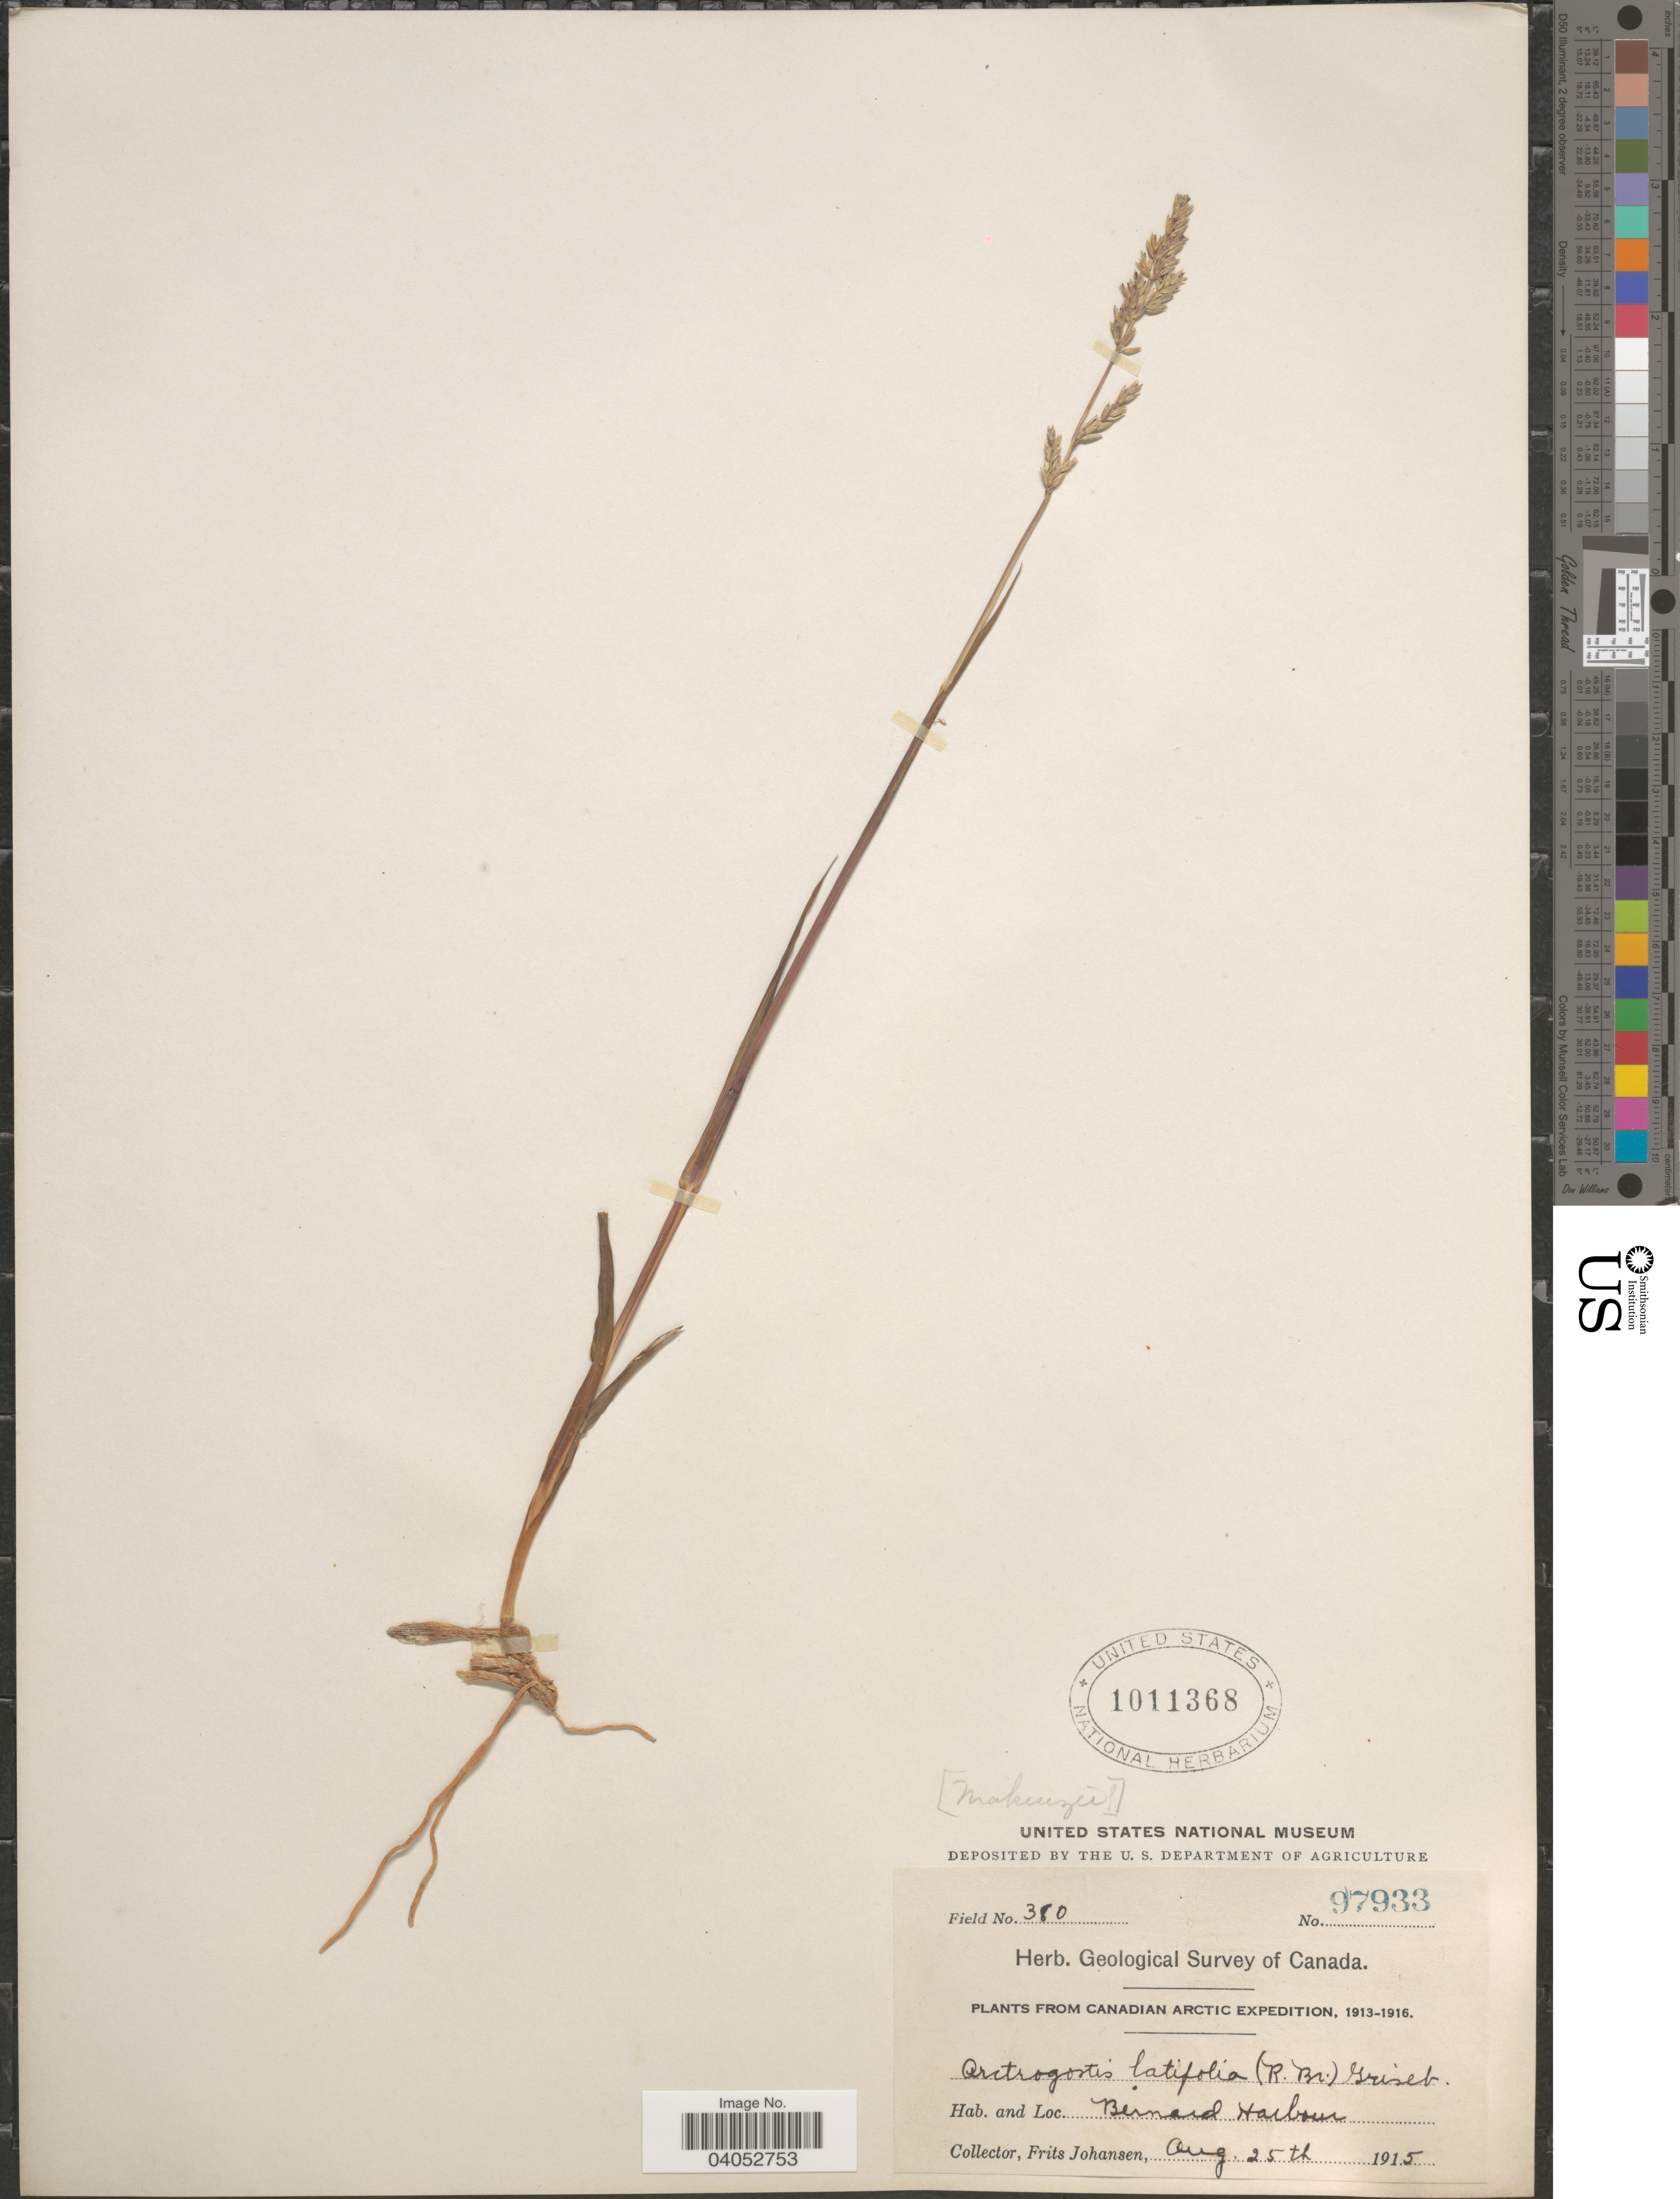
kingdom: Plantae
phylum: Tracheophyta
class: Liliopsida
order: Poales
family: Poaceae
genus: Arctagrostis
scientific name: Arctagrostis latifolia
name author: (R. Br.) Griseb.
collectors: F. Johansen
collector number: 380/97933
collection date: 1915-08-25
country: Canada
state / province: Nunavut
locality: Mackenzie. Bernard Harbour.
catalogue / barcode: US 1011368